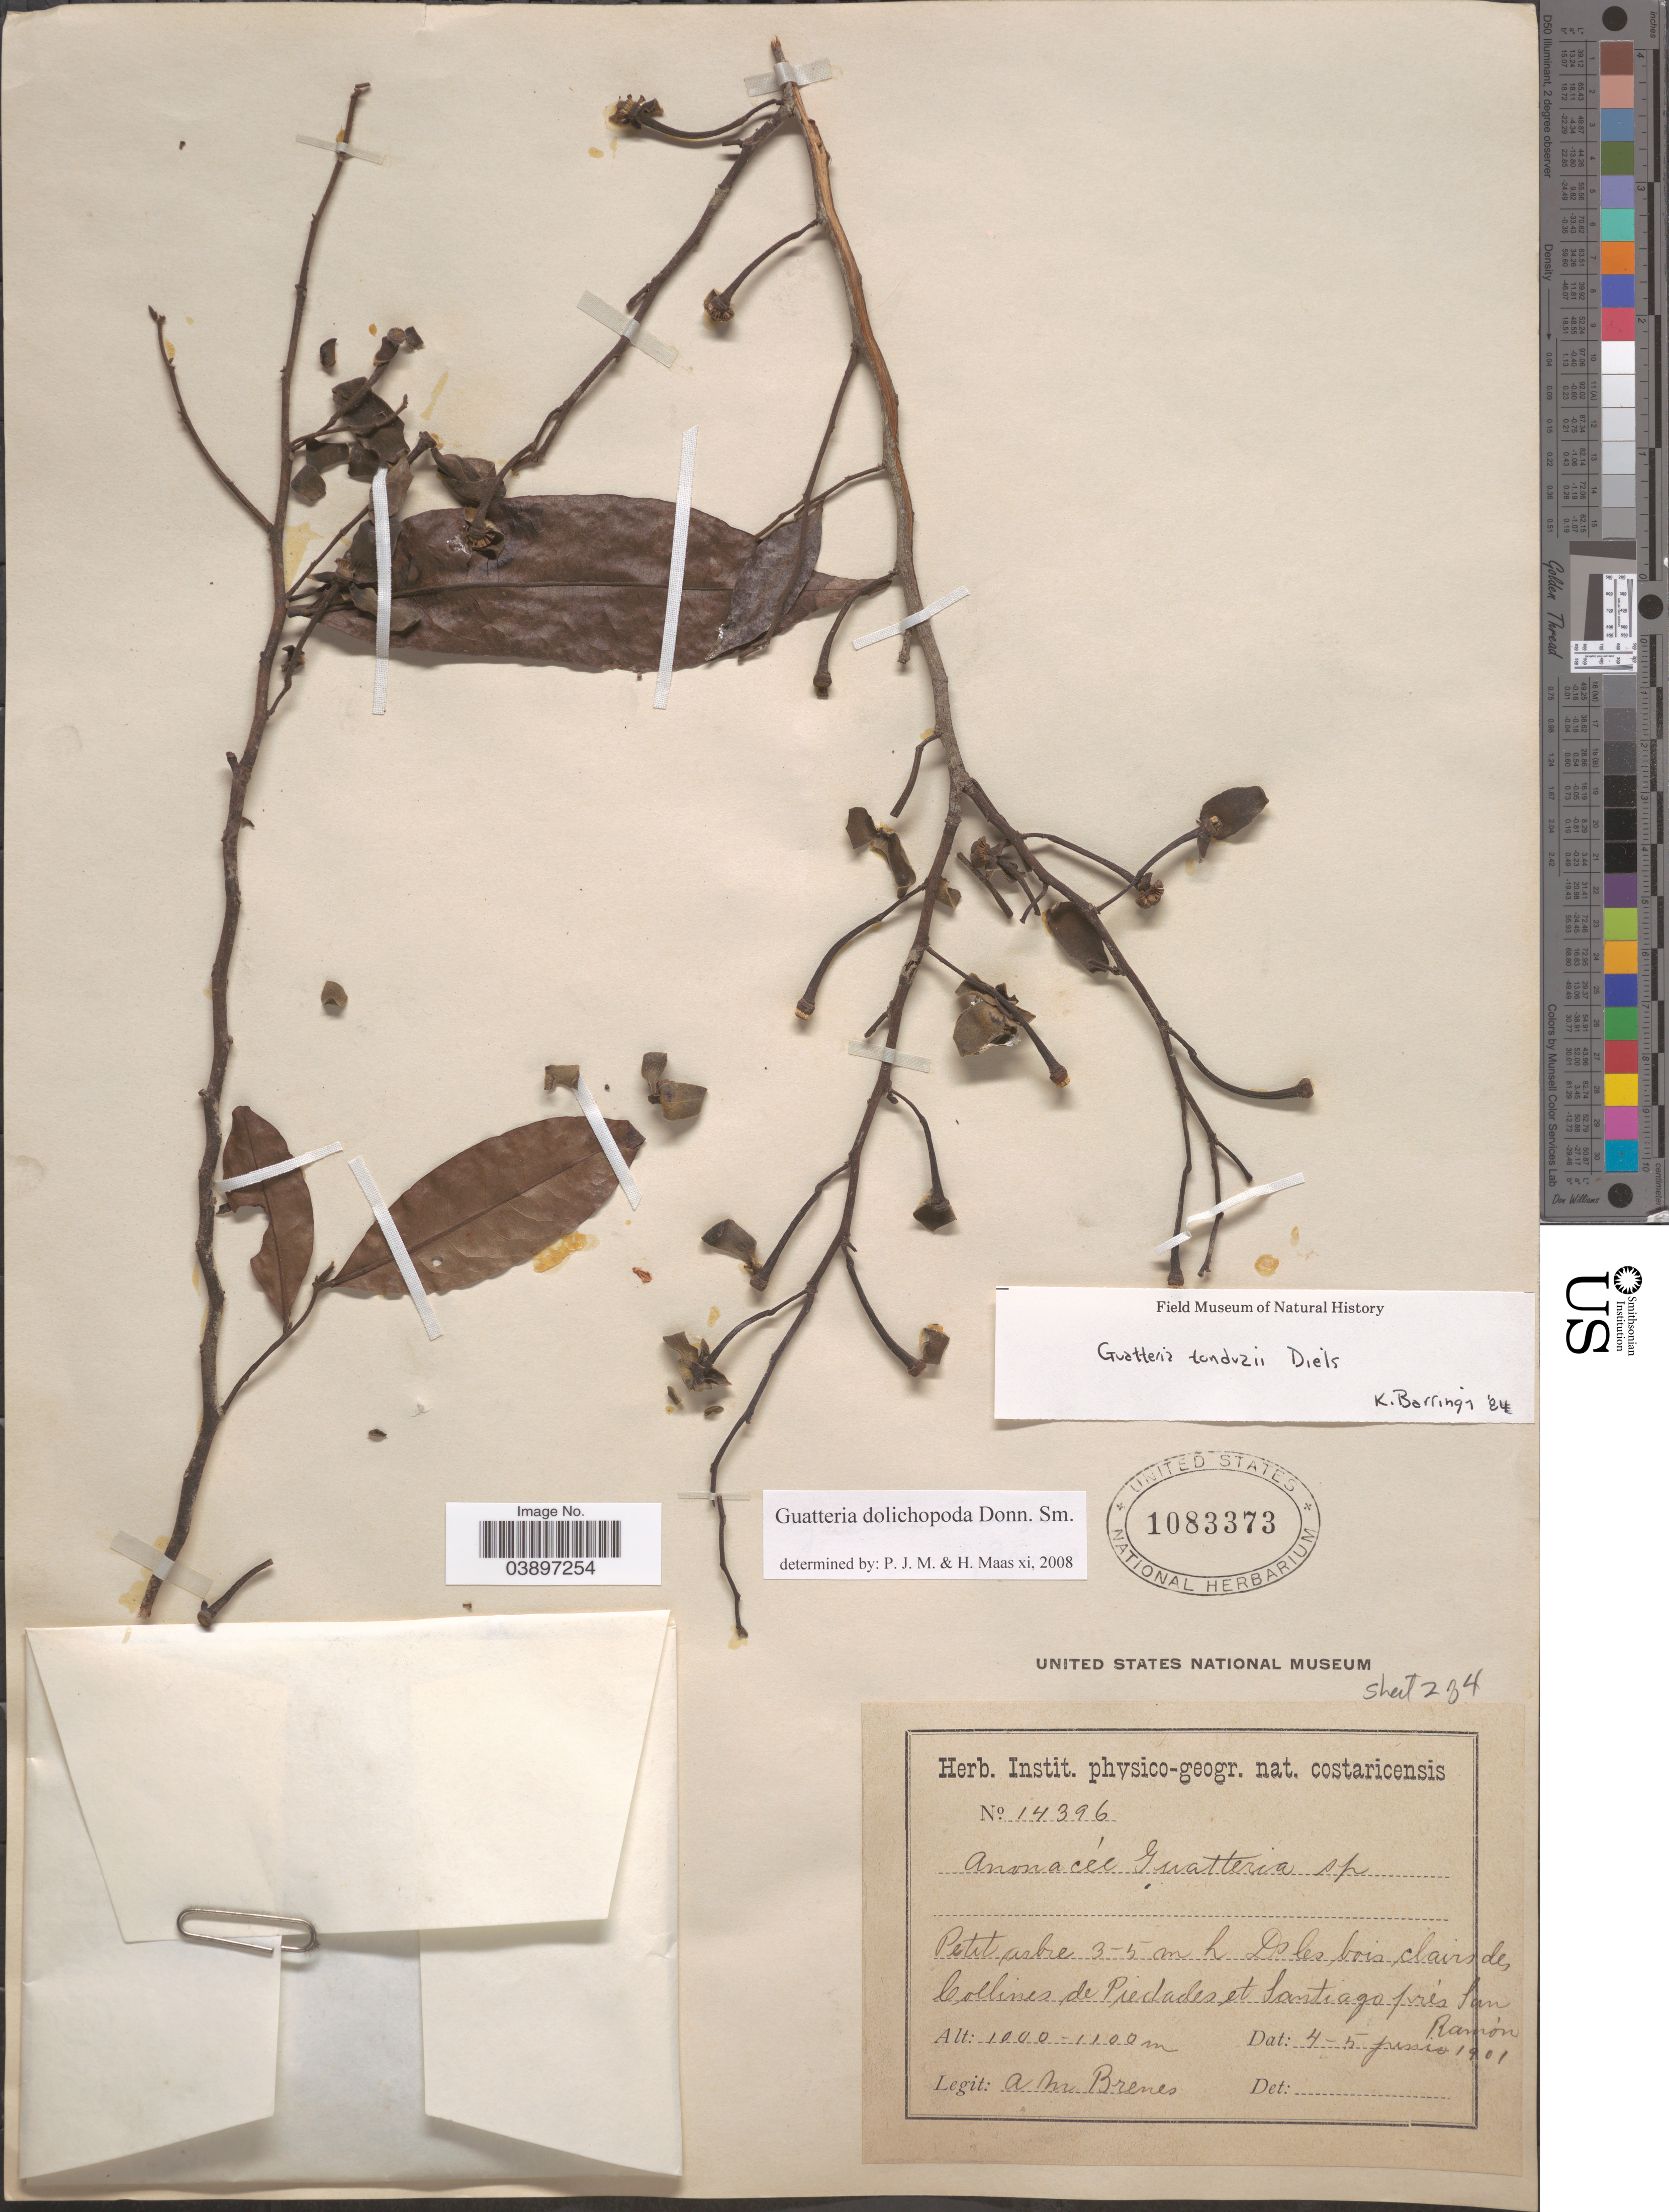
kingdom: Plantae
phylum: Tracheophyta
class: Magnoliopsida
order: Magnoliales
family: Annonaceae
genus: Guatteria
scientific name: Guatteria dolichopoda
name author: Donn. Sm.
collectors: A. Brenes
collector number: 14396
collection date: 1901-06-04/1901-06-05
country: Costa Rica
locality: Collines de Piedades et Santiago près San Ramón.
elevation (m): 1000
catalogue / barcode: US 1083373